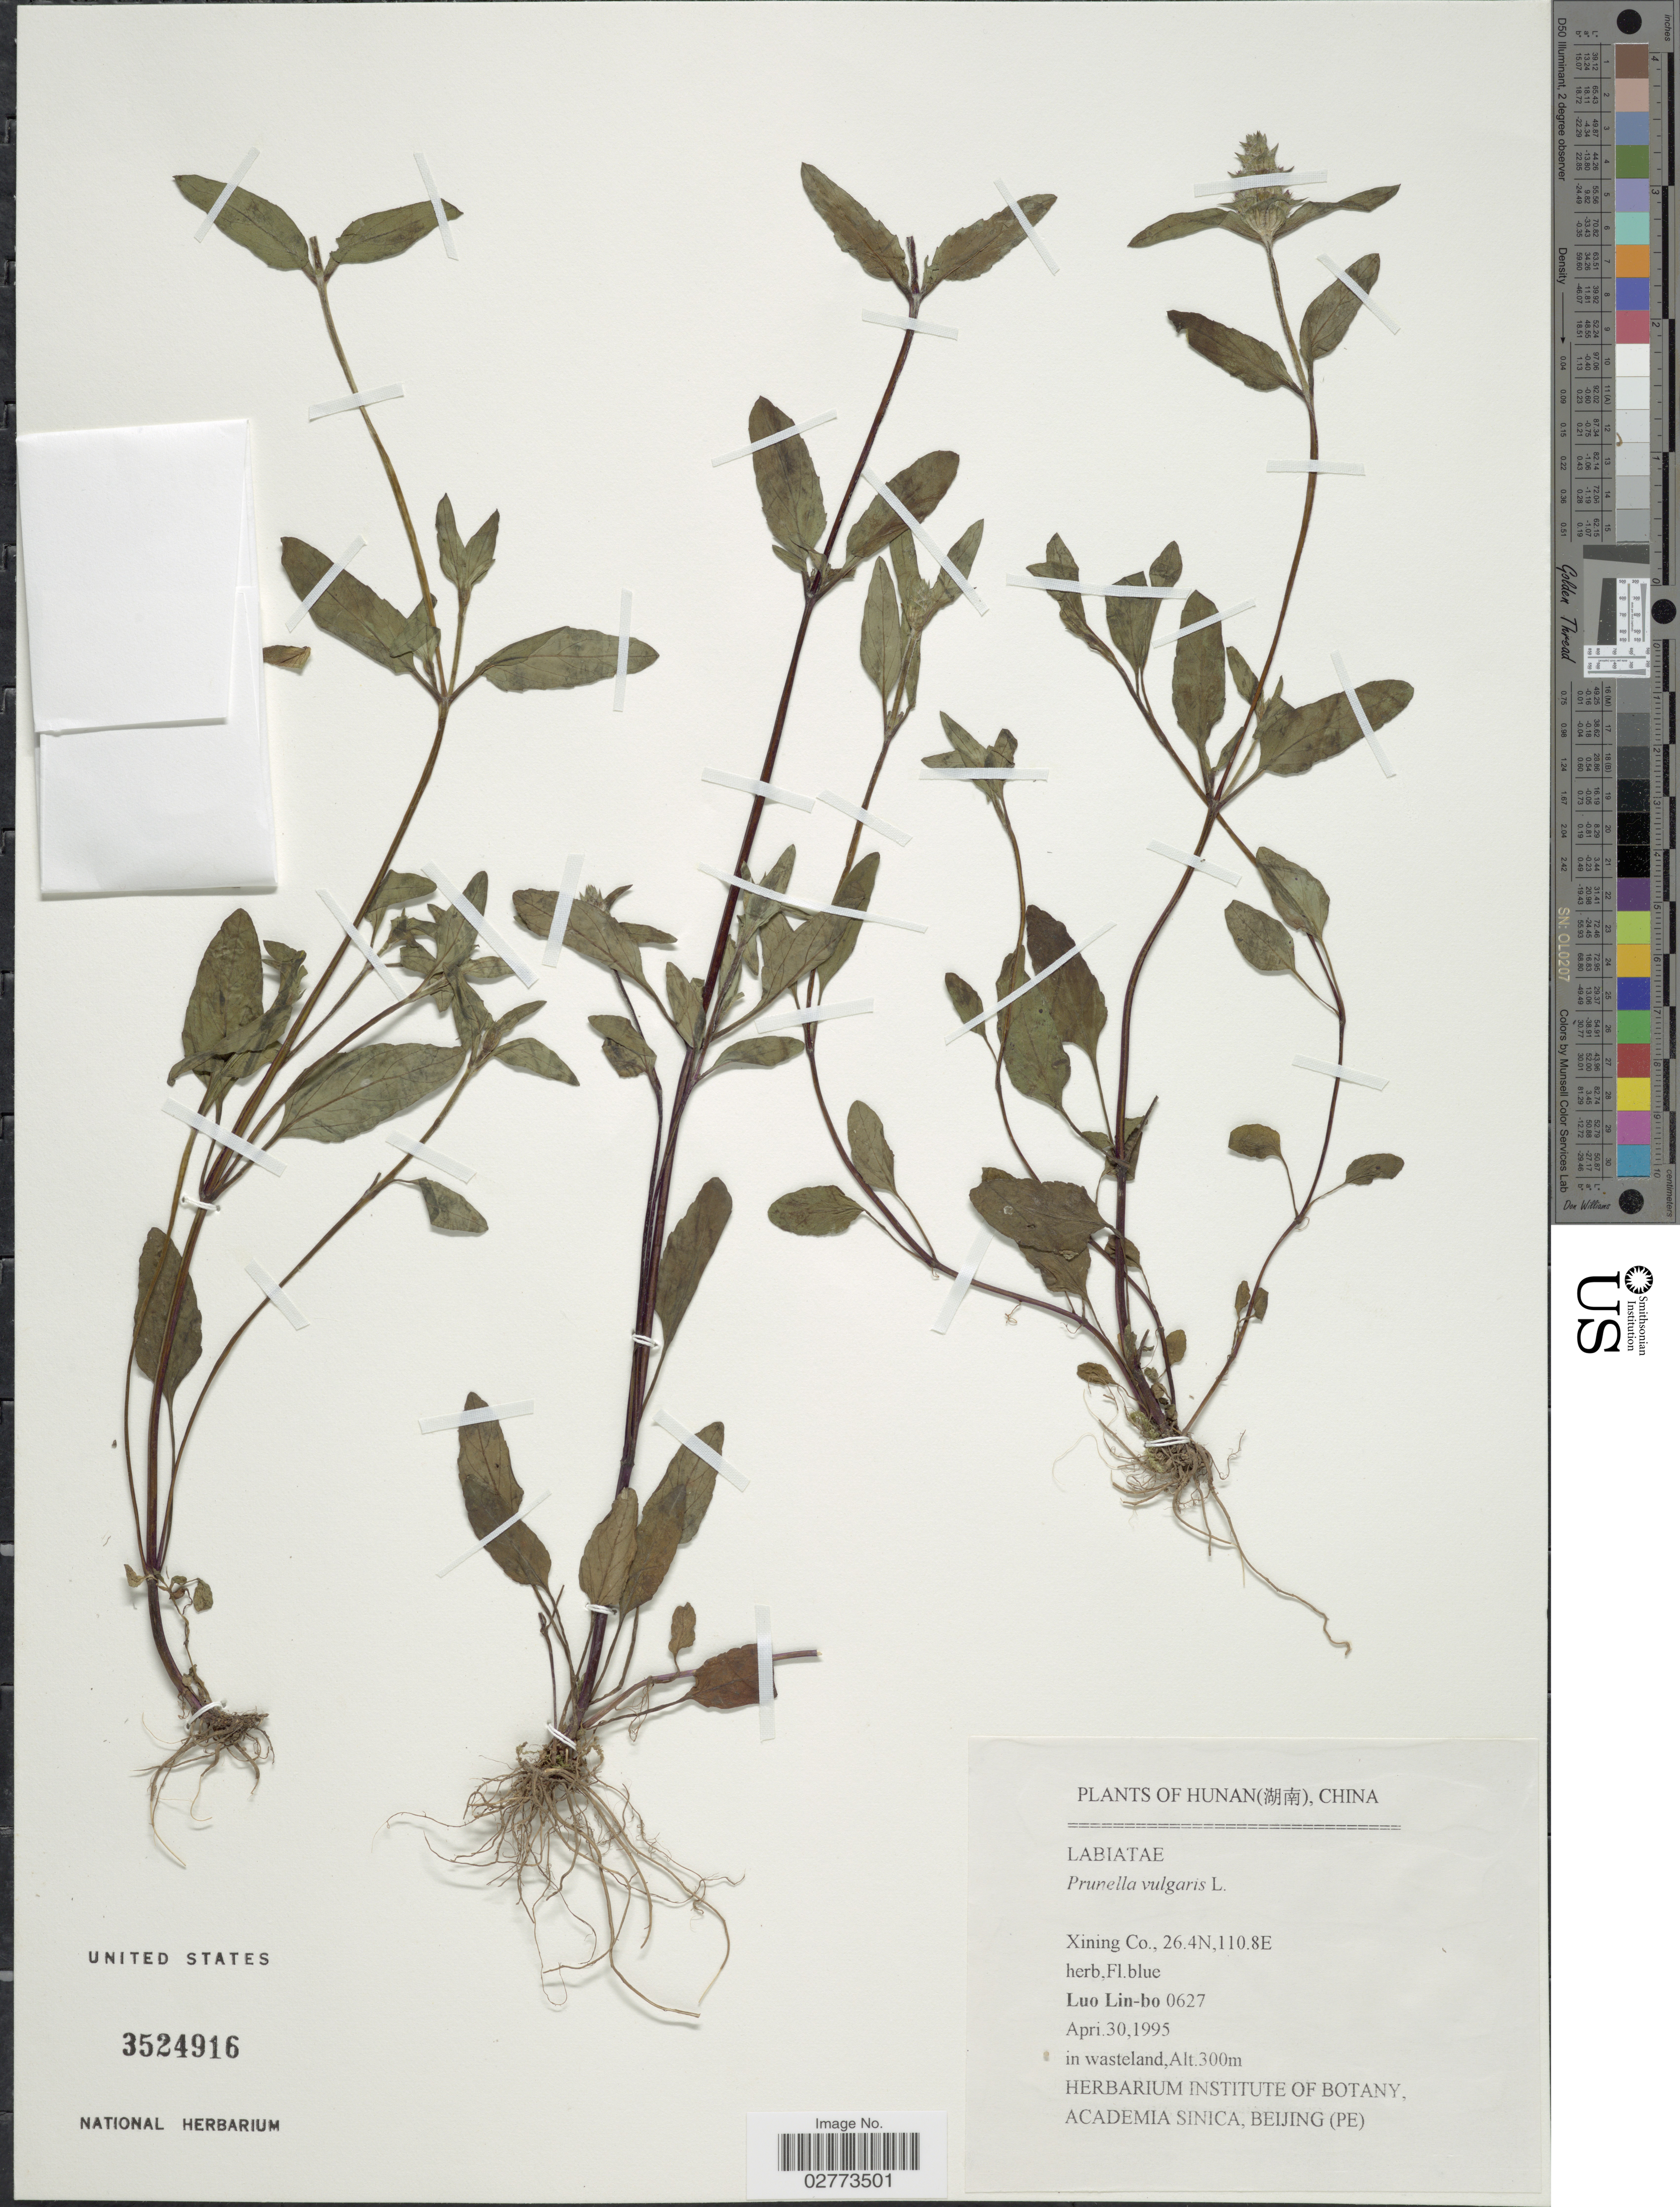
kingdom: Plantae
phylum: Tracheophyta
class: Magnoliopsida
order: Lamiales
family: Lamiaceae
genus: Prunella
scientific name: Prunella vulgaris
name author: L.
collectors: L. Lin-bo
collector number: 0627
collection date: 1995-04-30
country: China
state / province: Hunan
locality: Xining Co., in wasteland.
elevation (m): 300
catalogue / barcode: US 3524916